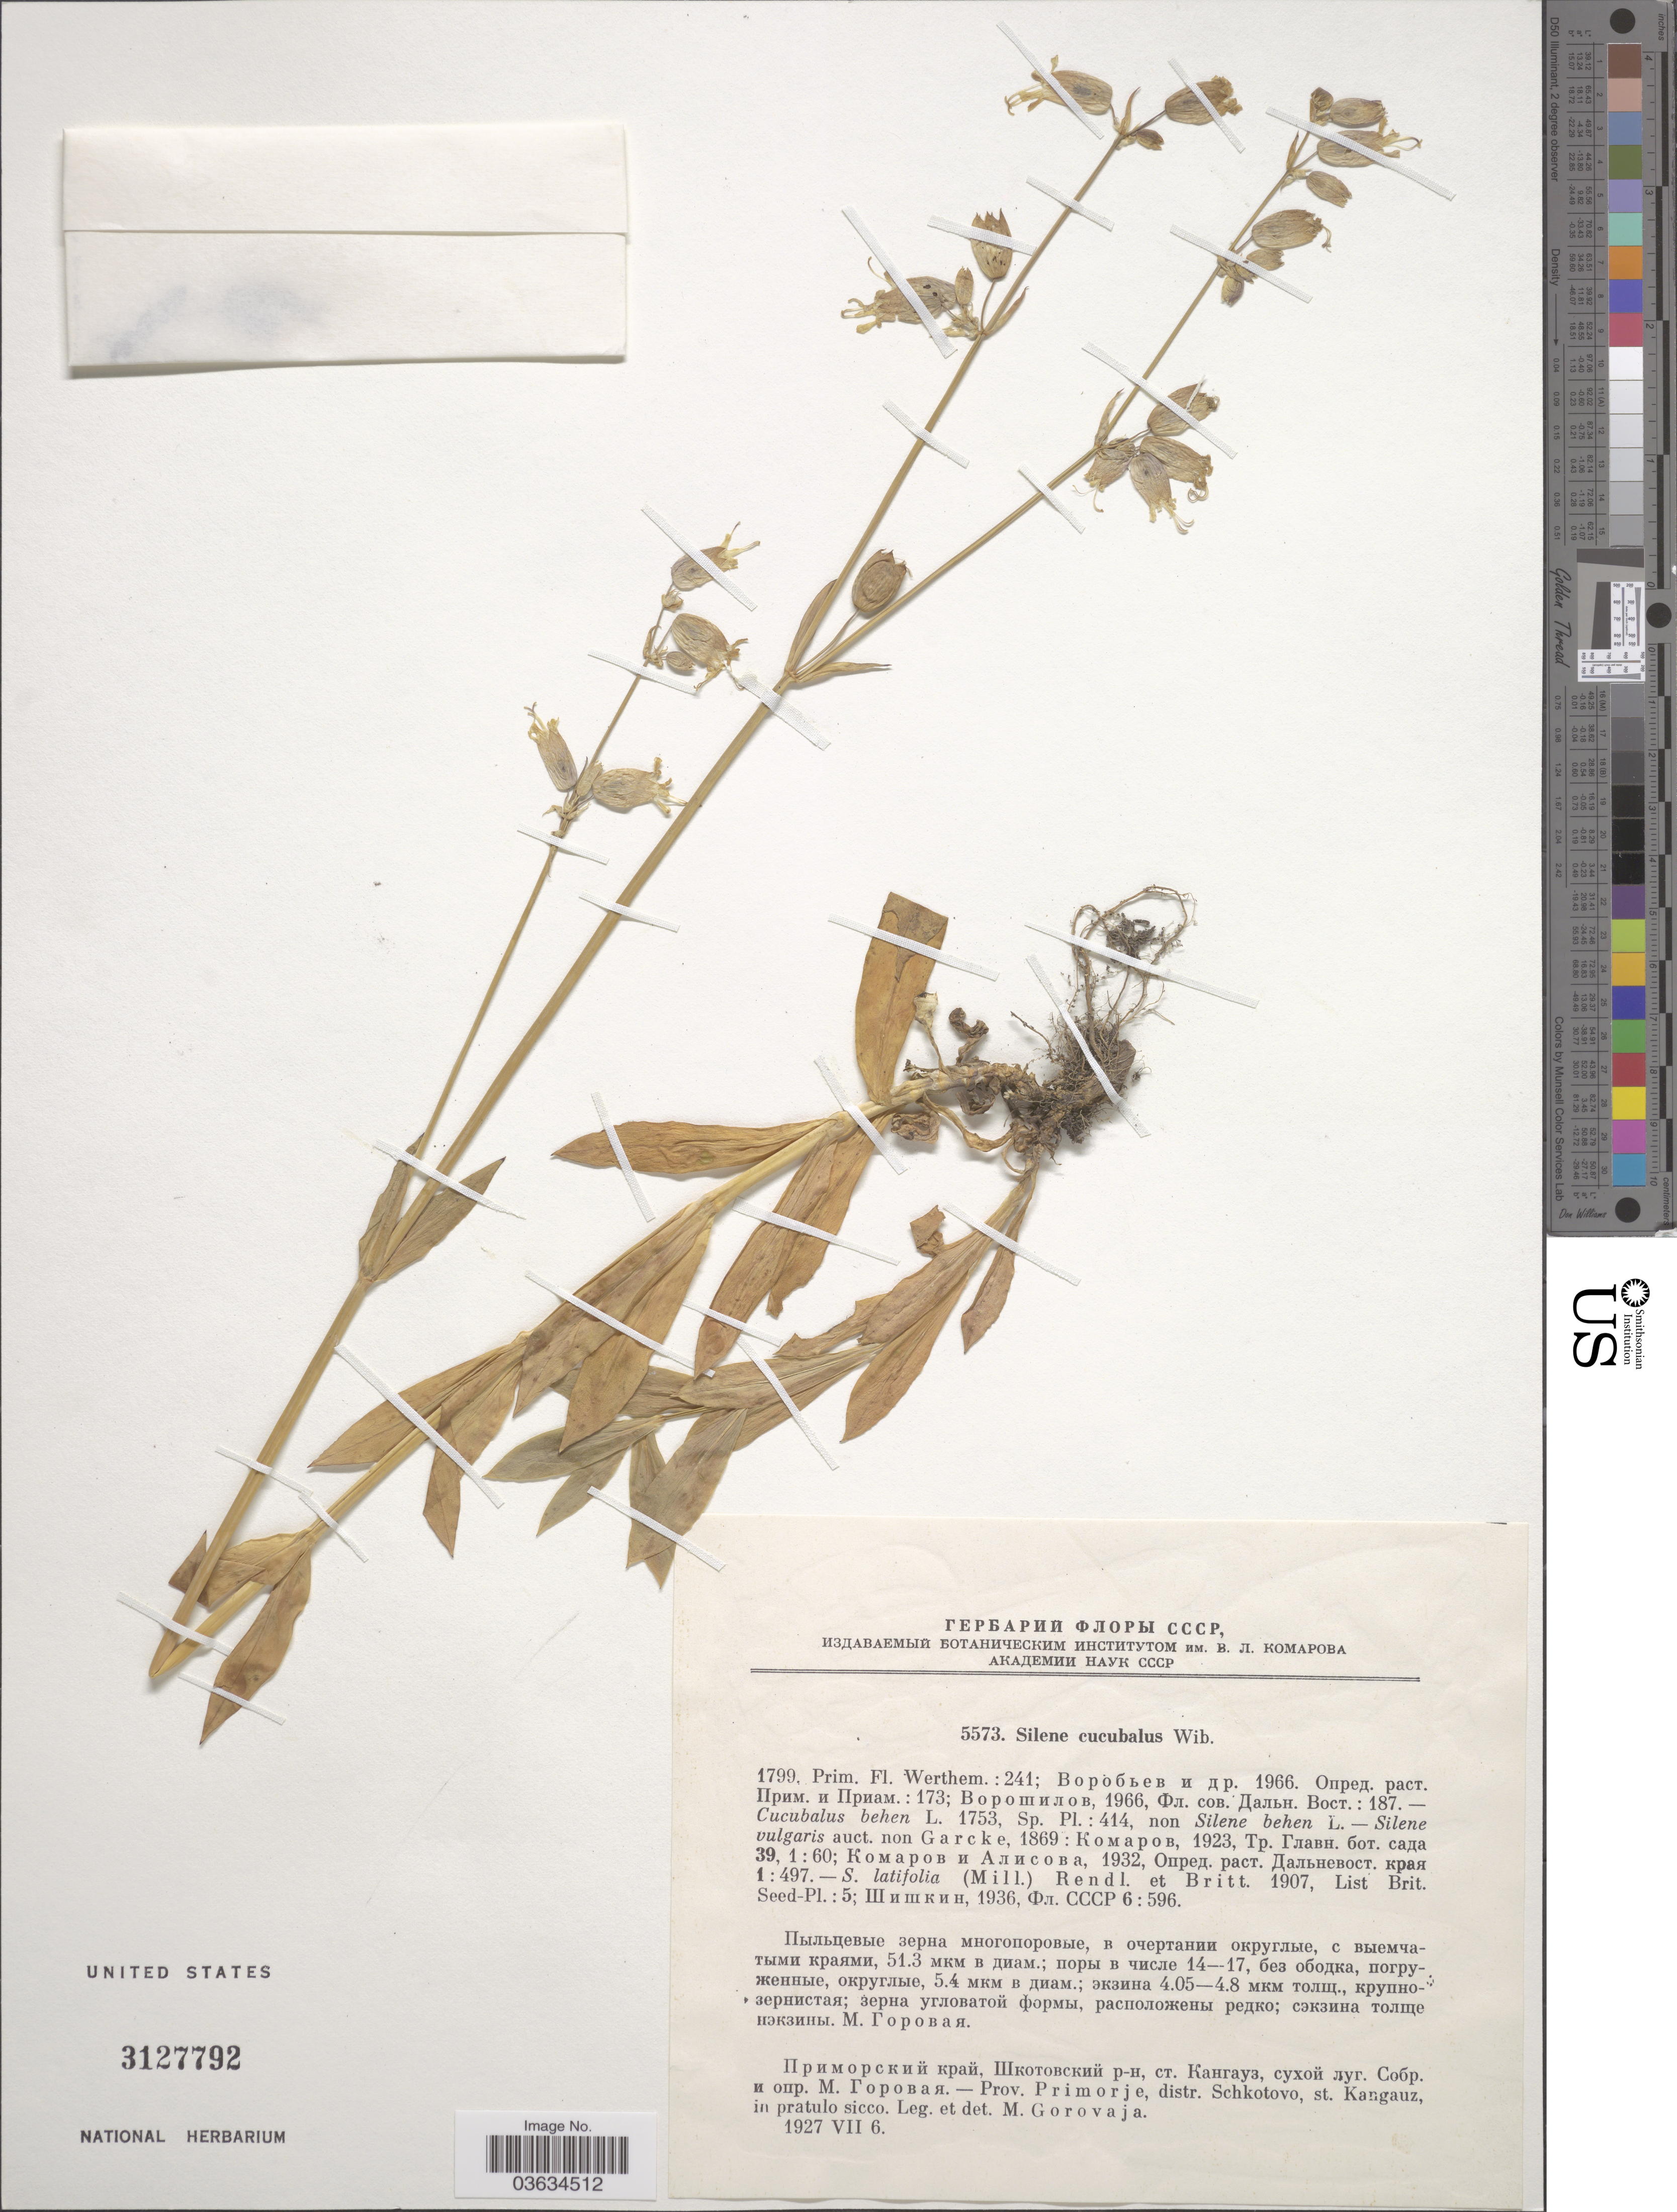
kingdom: Plantae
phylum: Tracheophyta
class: Magnoliopsida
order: Caryophyllales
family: Caryophyllaceae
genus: Silene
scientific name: Silene vulgaris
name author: (Moench) Garcke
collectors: M. Gorovaja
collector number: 5573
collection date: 1927-07-06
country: Russian Federation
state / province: Primorsky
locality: Prov. Primorje, distr. Schkotovo, st. Kangauz, in pratulo sicco.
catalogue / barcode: US 3127792